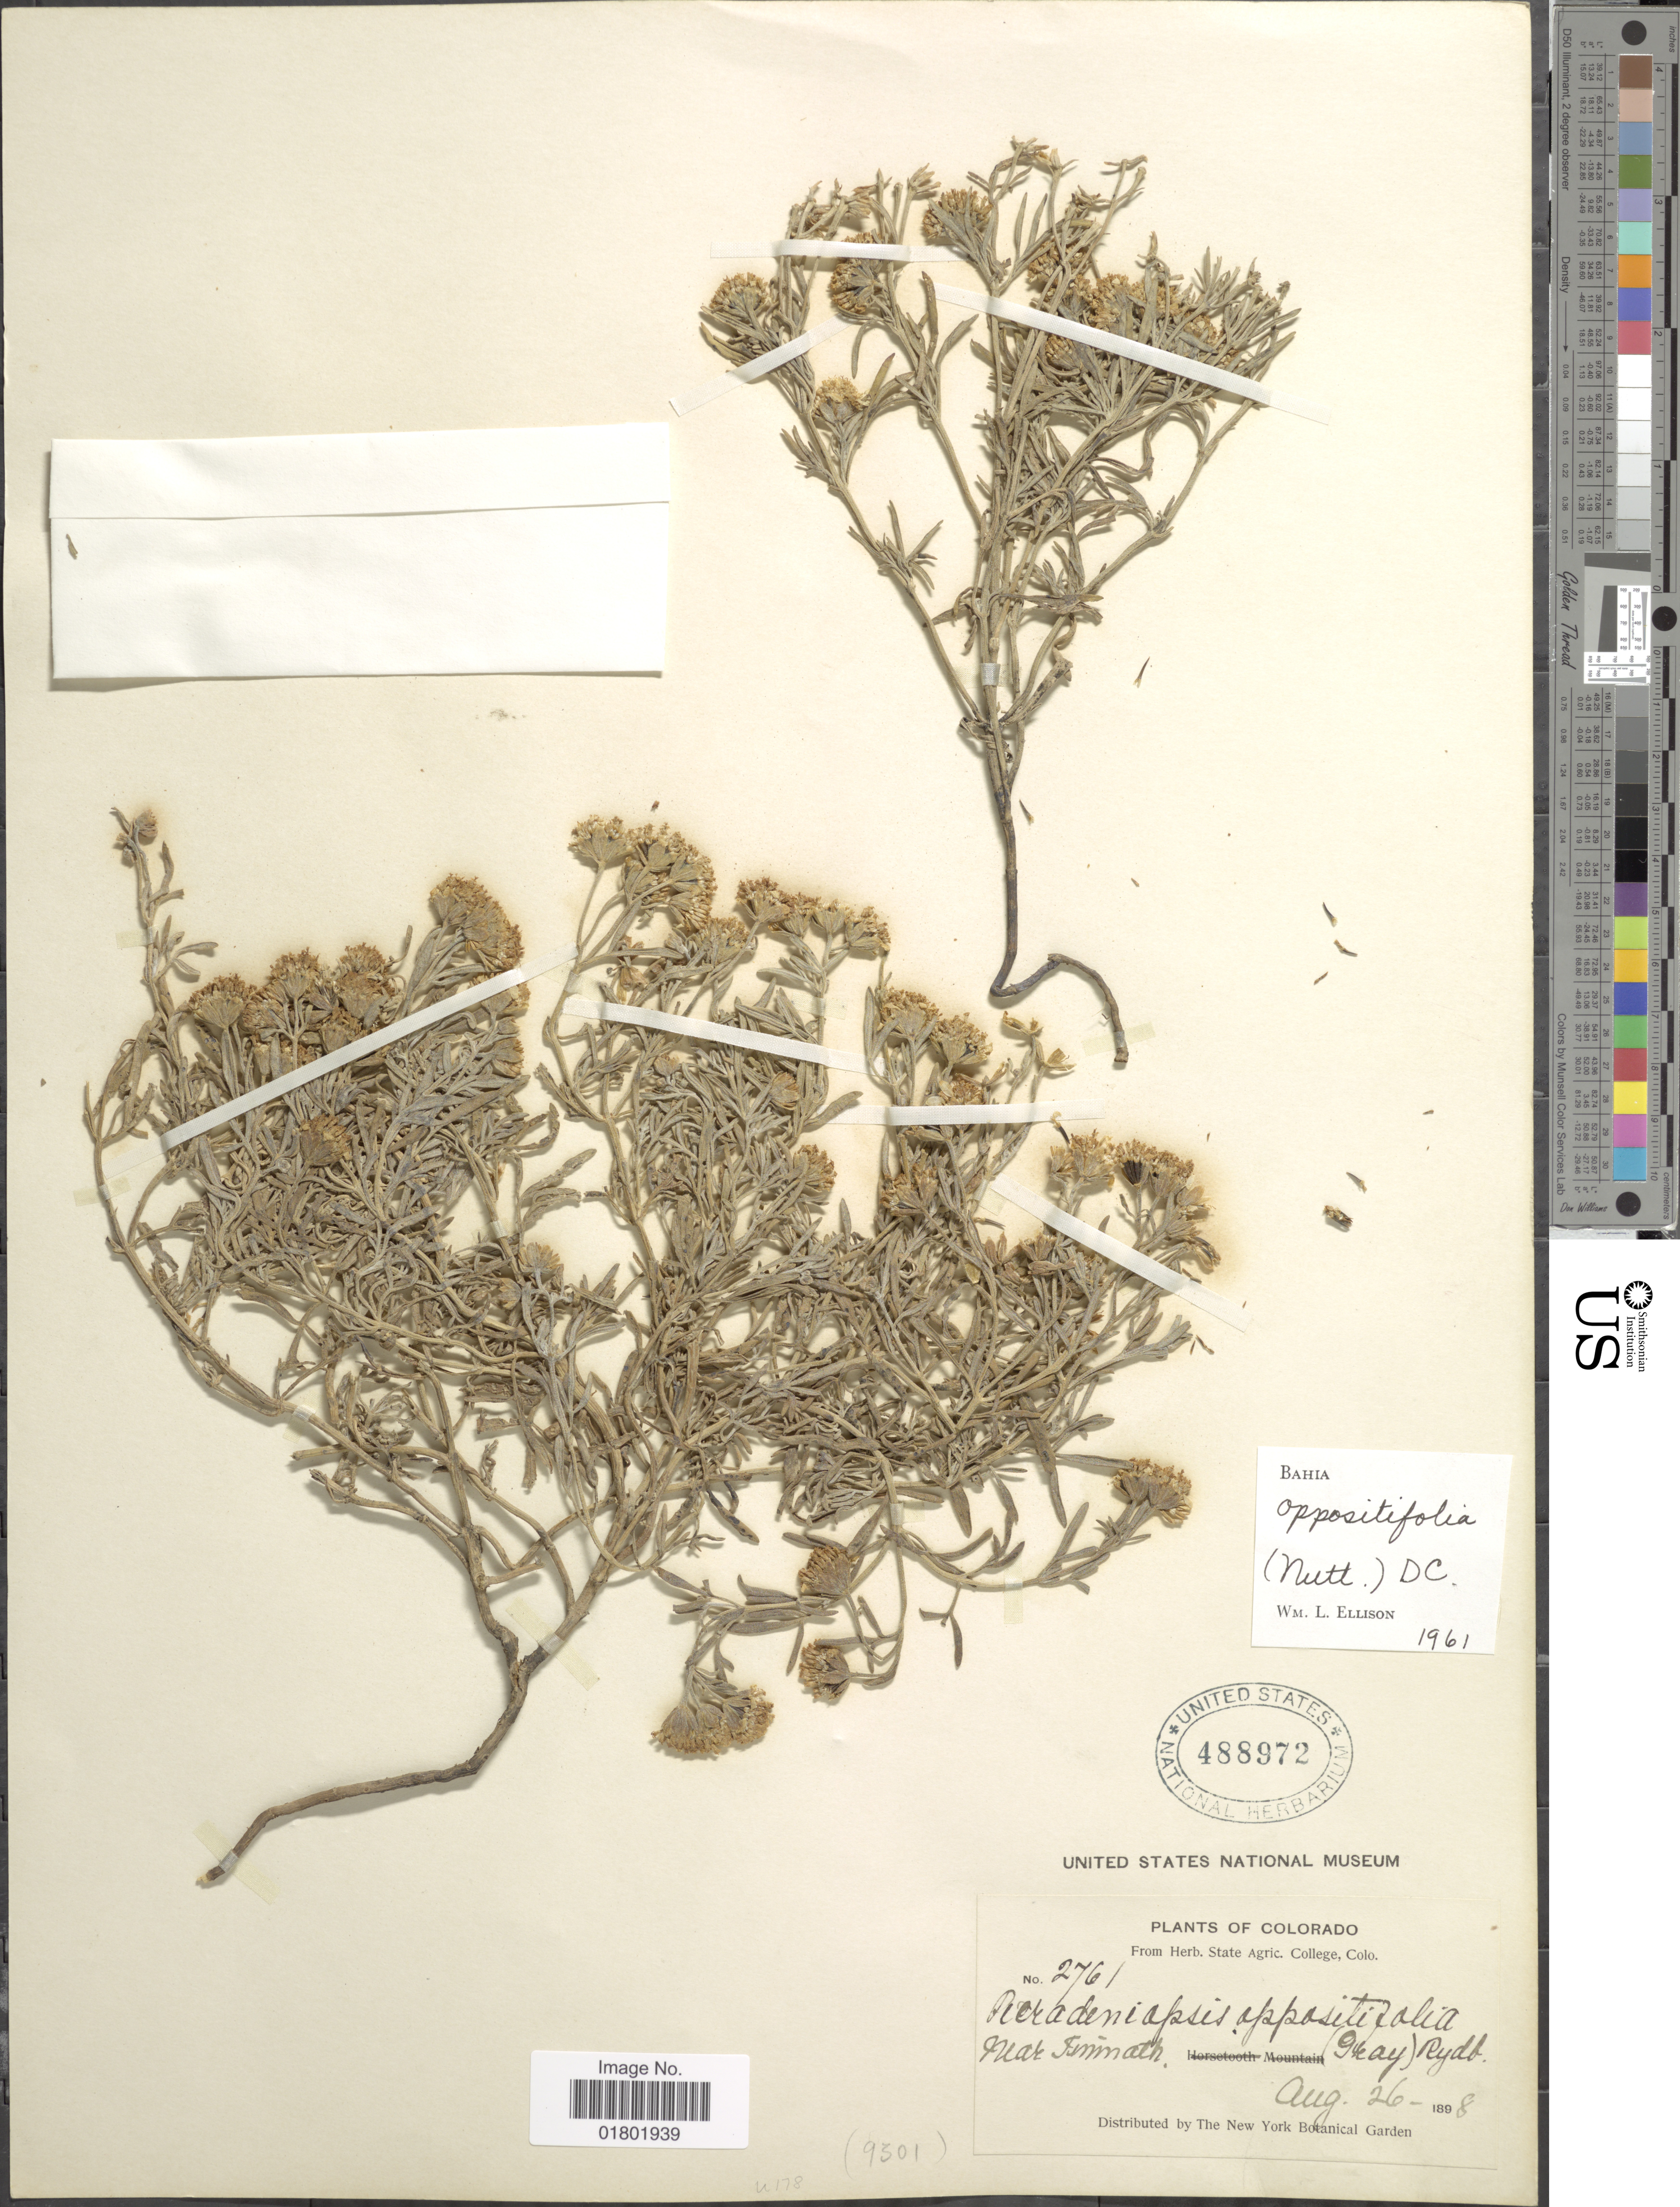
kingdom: Plantae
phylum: Tracheophyta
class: Magnoliopsida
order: Asterales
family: Asteraceae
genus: Bahia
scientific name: Bahia oppositifolia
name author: Nutt.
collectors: ex herb. State Agric. College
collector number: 2761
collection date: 1898-08-26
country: United States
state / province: Colorado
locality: Near Timnath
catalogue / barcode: US 488972